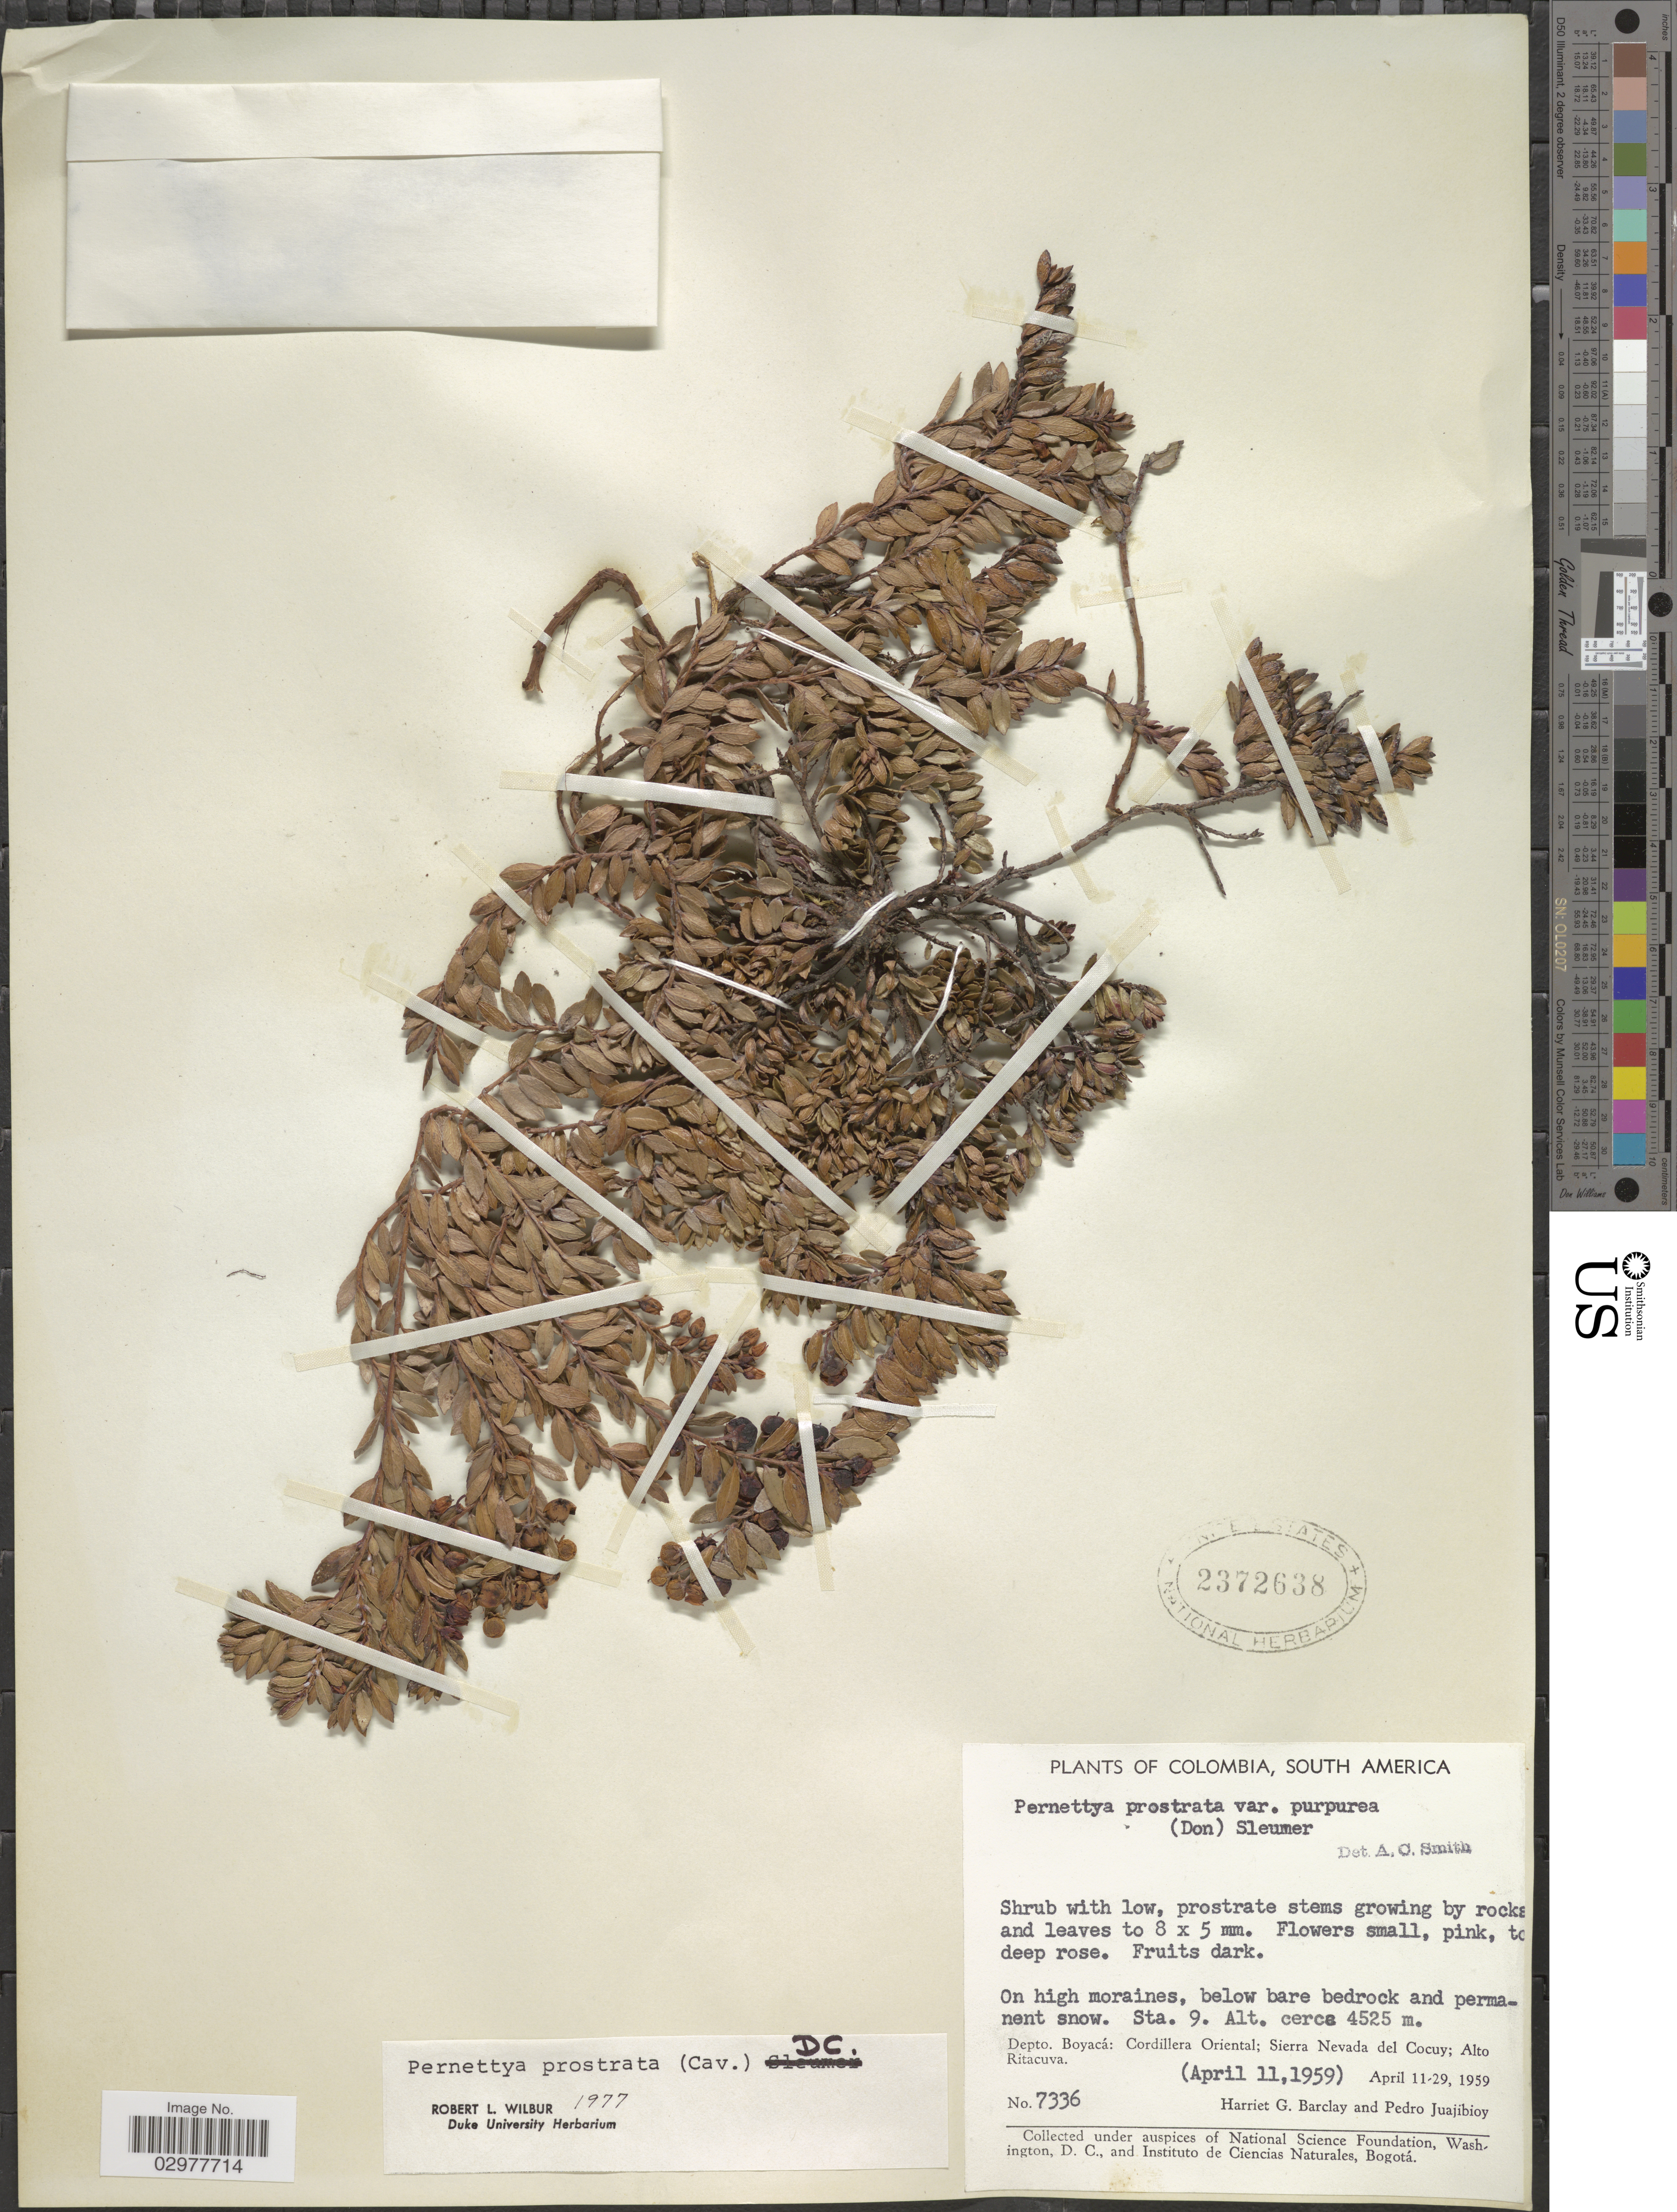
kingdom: Plantae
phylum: Tracheophyta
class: Magnoliopsida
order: Ericales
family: Ericaceae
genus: Pernettya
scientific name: Pernettya prostrata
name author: (Cav.) DC.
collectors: H. G. Barclay & P. Juajibioy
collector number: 7336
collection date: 1959-04-11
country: Colombia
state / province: Boyacá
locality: Depto. Boyacá: Cordillera Oriental; Sierra Nevada del Cocuy; Alto Ritacuva.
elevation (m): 4525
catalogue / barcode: US 2372638